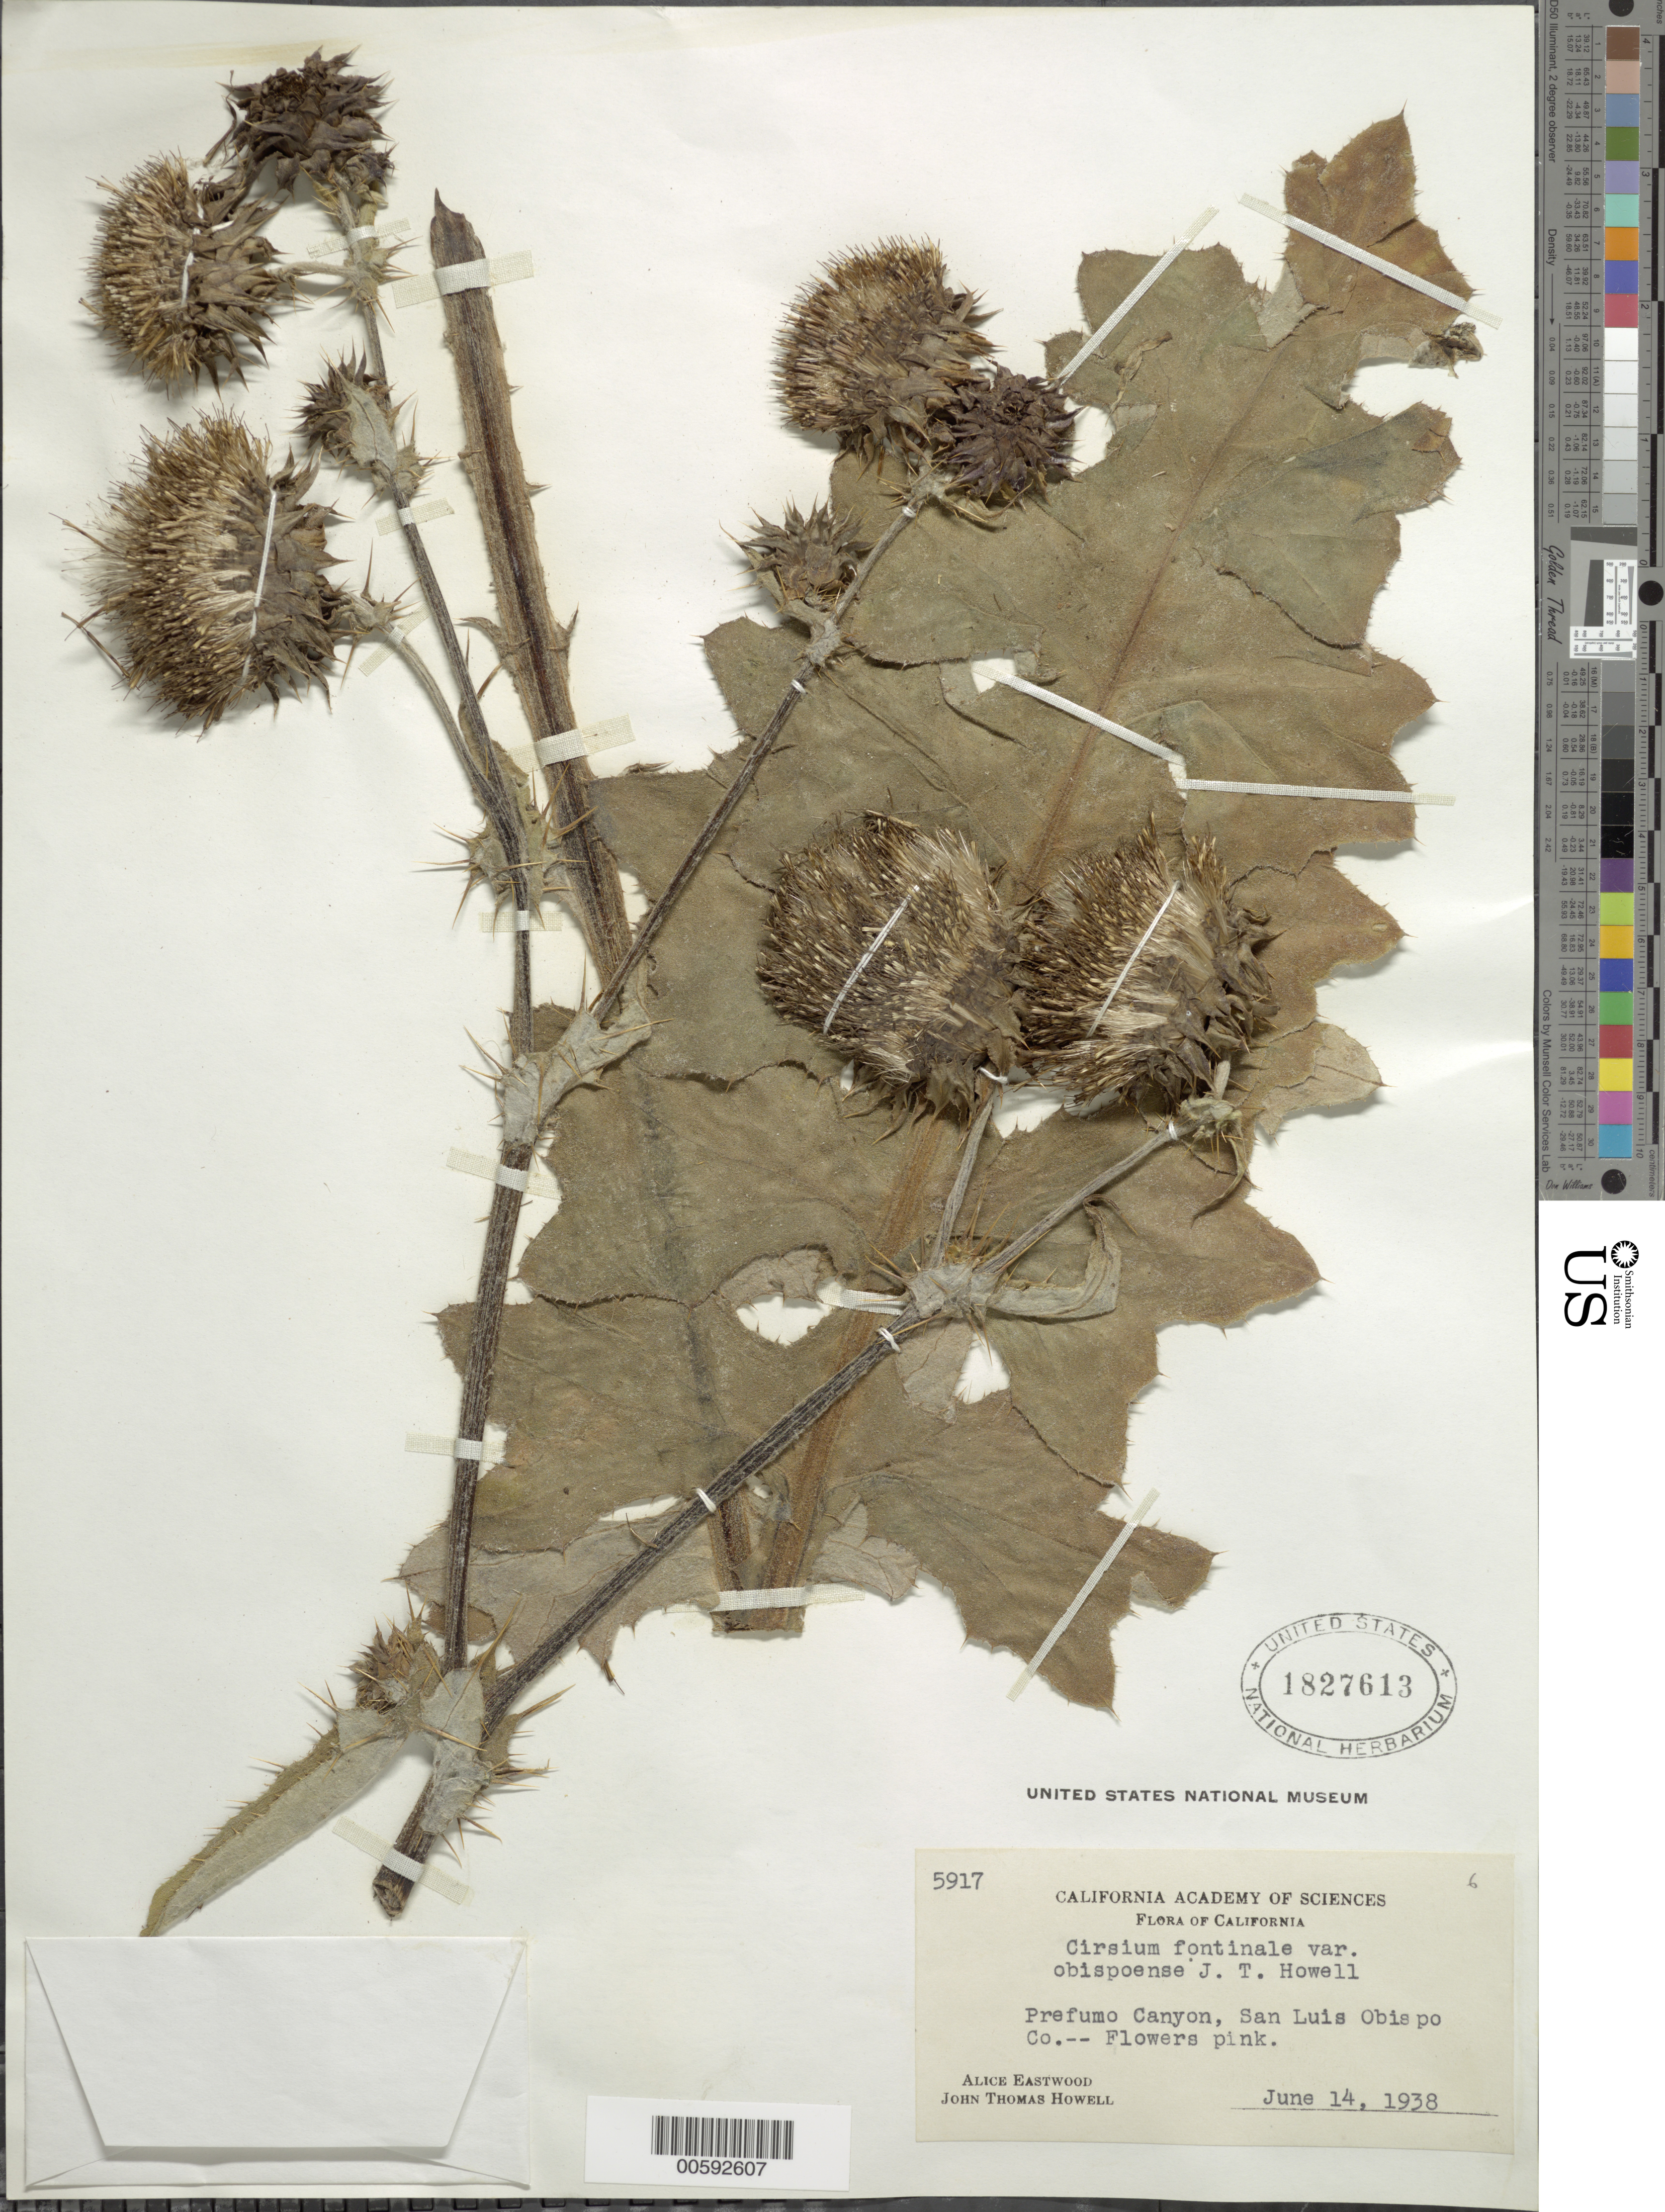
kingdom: Plantae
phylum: Tracheophyta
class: Magnoliopsida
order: Asterales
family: Asteraceae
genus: Cirsium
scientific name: Cirsium fontinale var. obispoense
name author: Howell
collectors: A. Eastwood & J. T. Howell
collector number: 5917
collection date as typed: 14 Jun 1938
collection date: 1938-06-14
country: United States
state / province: California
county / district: San Luis Obispo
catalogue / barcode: US 1827613